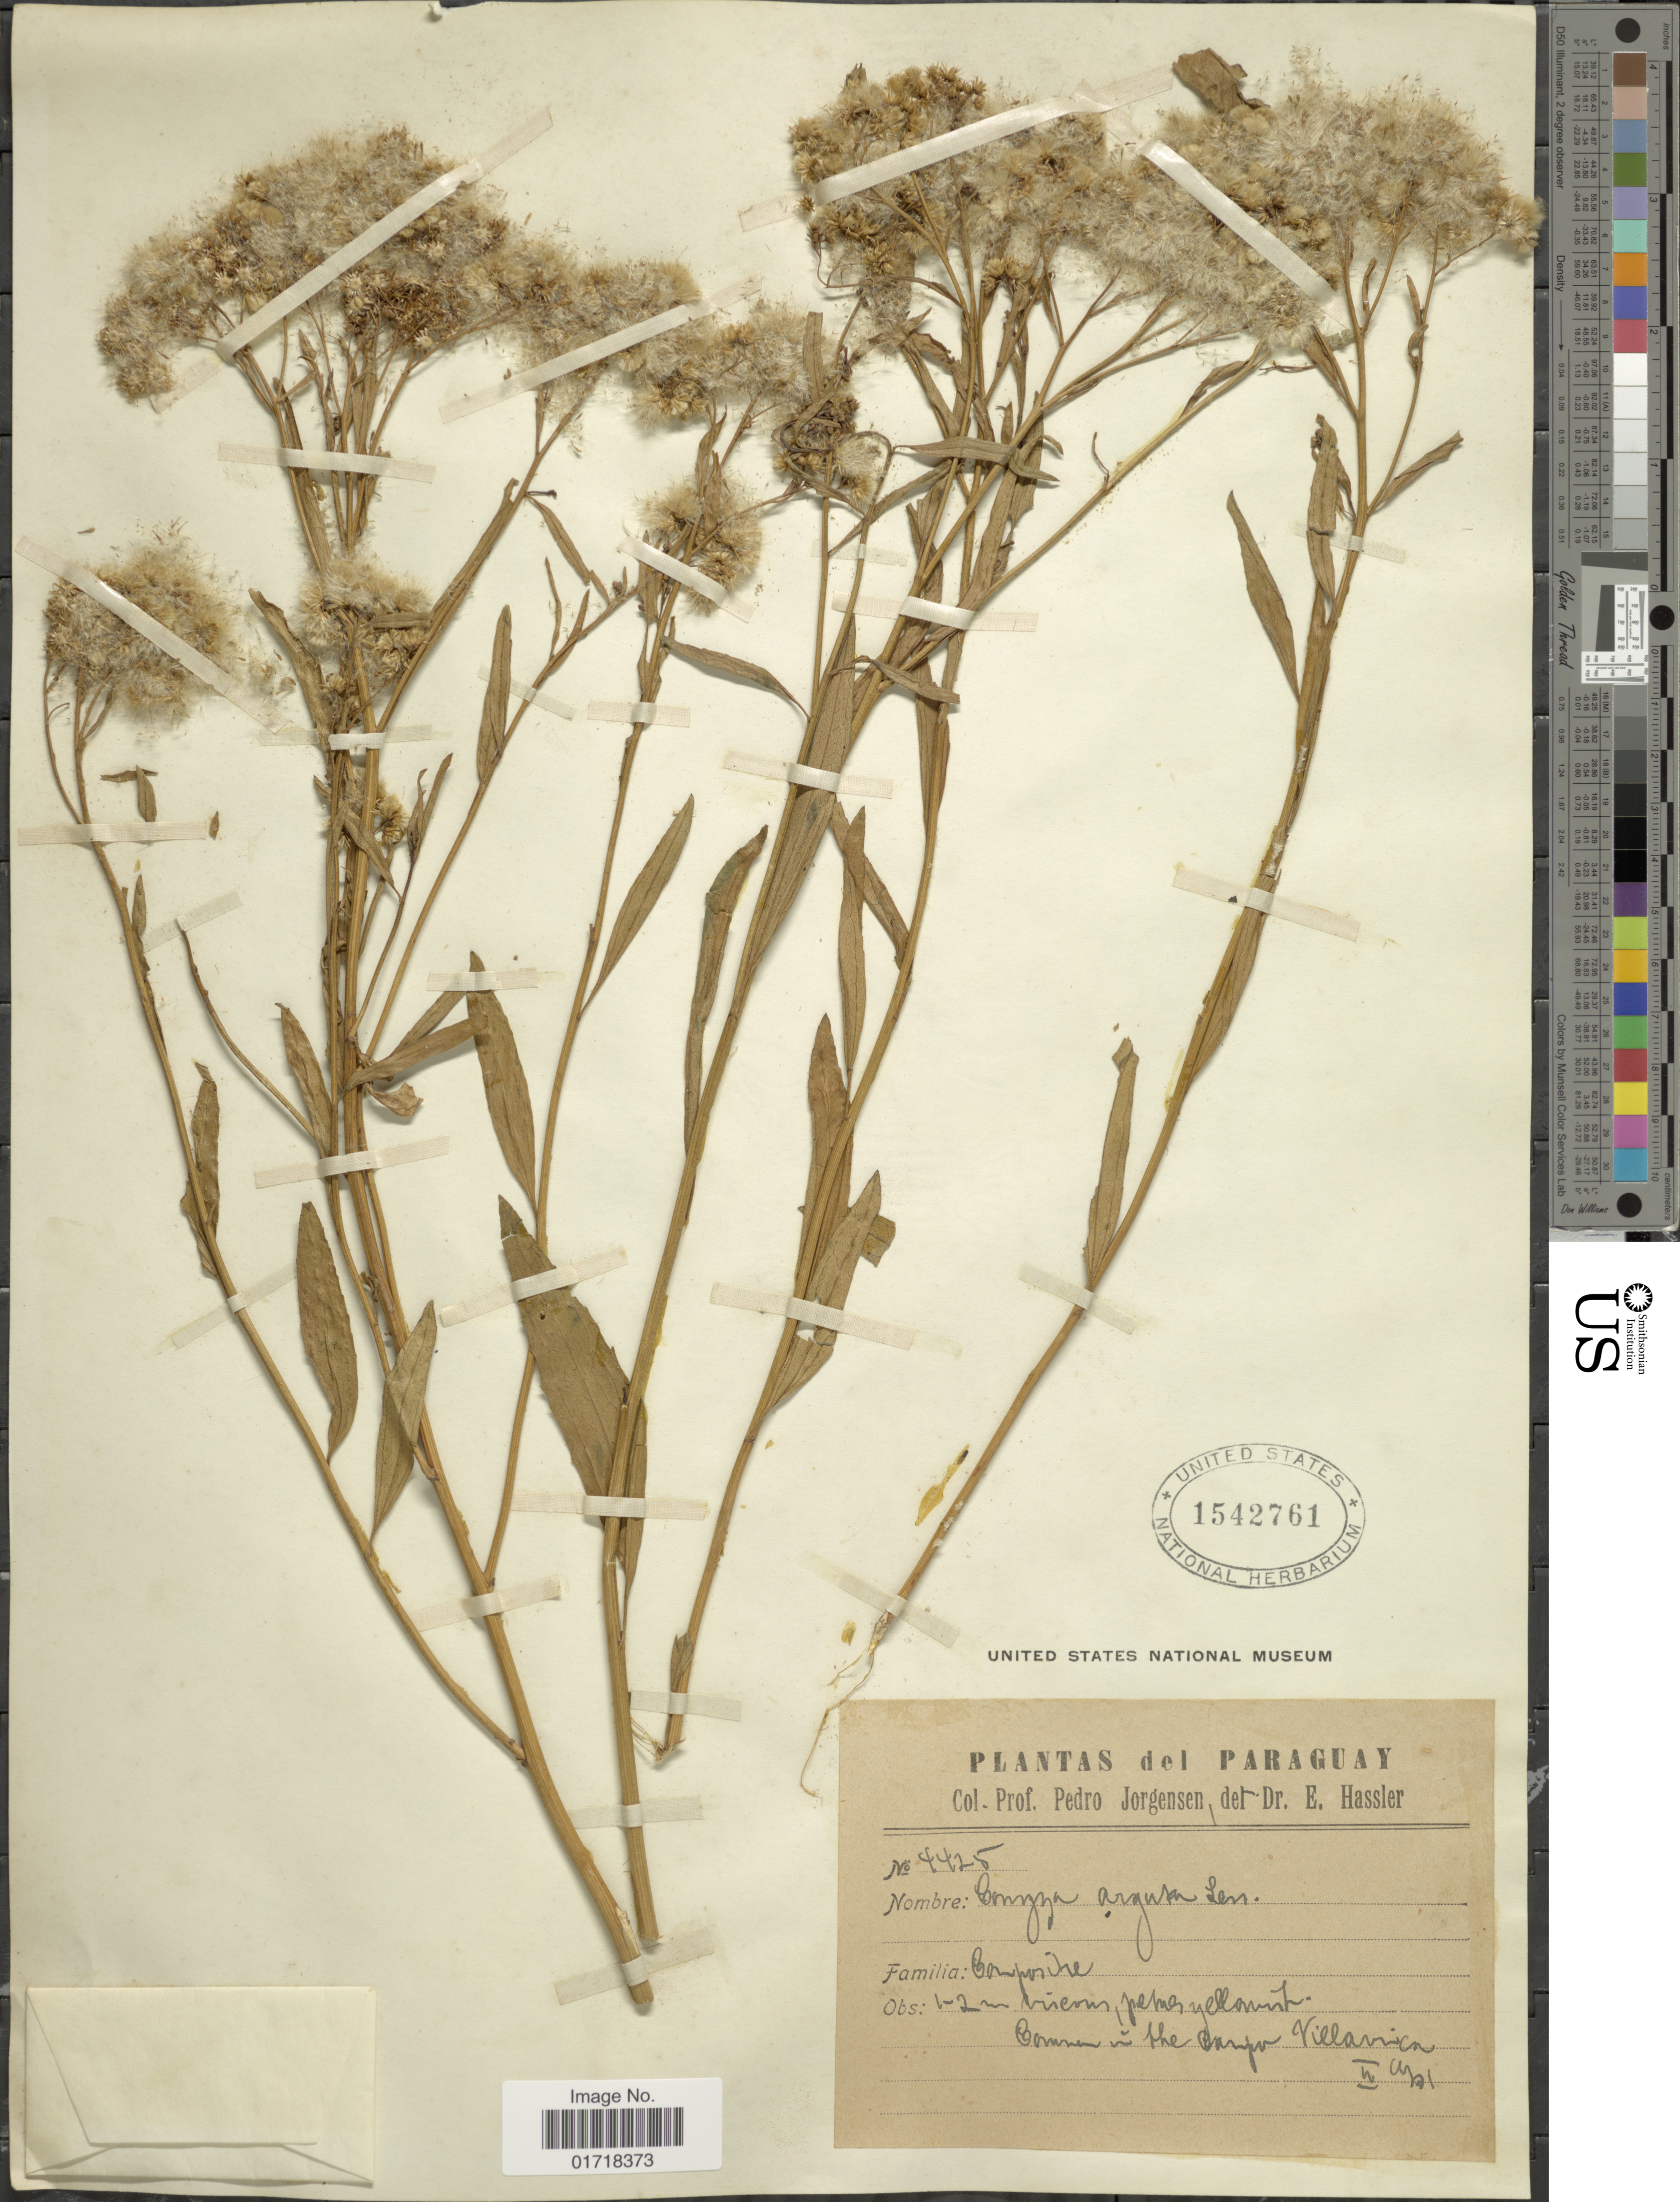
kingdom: Plantae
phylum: Tracheophyta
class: Magnoliopsida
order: Asterales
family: Asteraceae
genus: Baccharidastrum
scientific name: Baccharidastrum argutum var. argutum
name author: (Less.) Cabrera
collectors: P. Jörgensen & E. Hassler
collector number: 4425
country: Paraguay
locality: Common in the Villarrica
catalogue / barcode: US 1542761